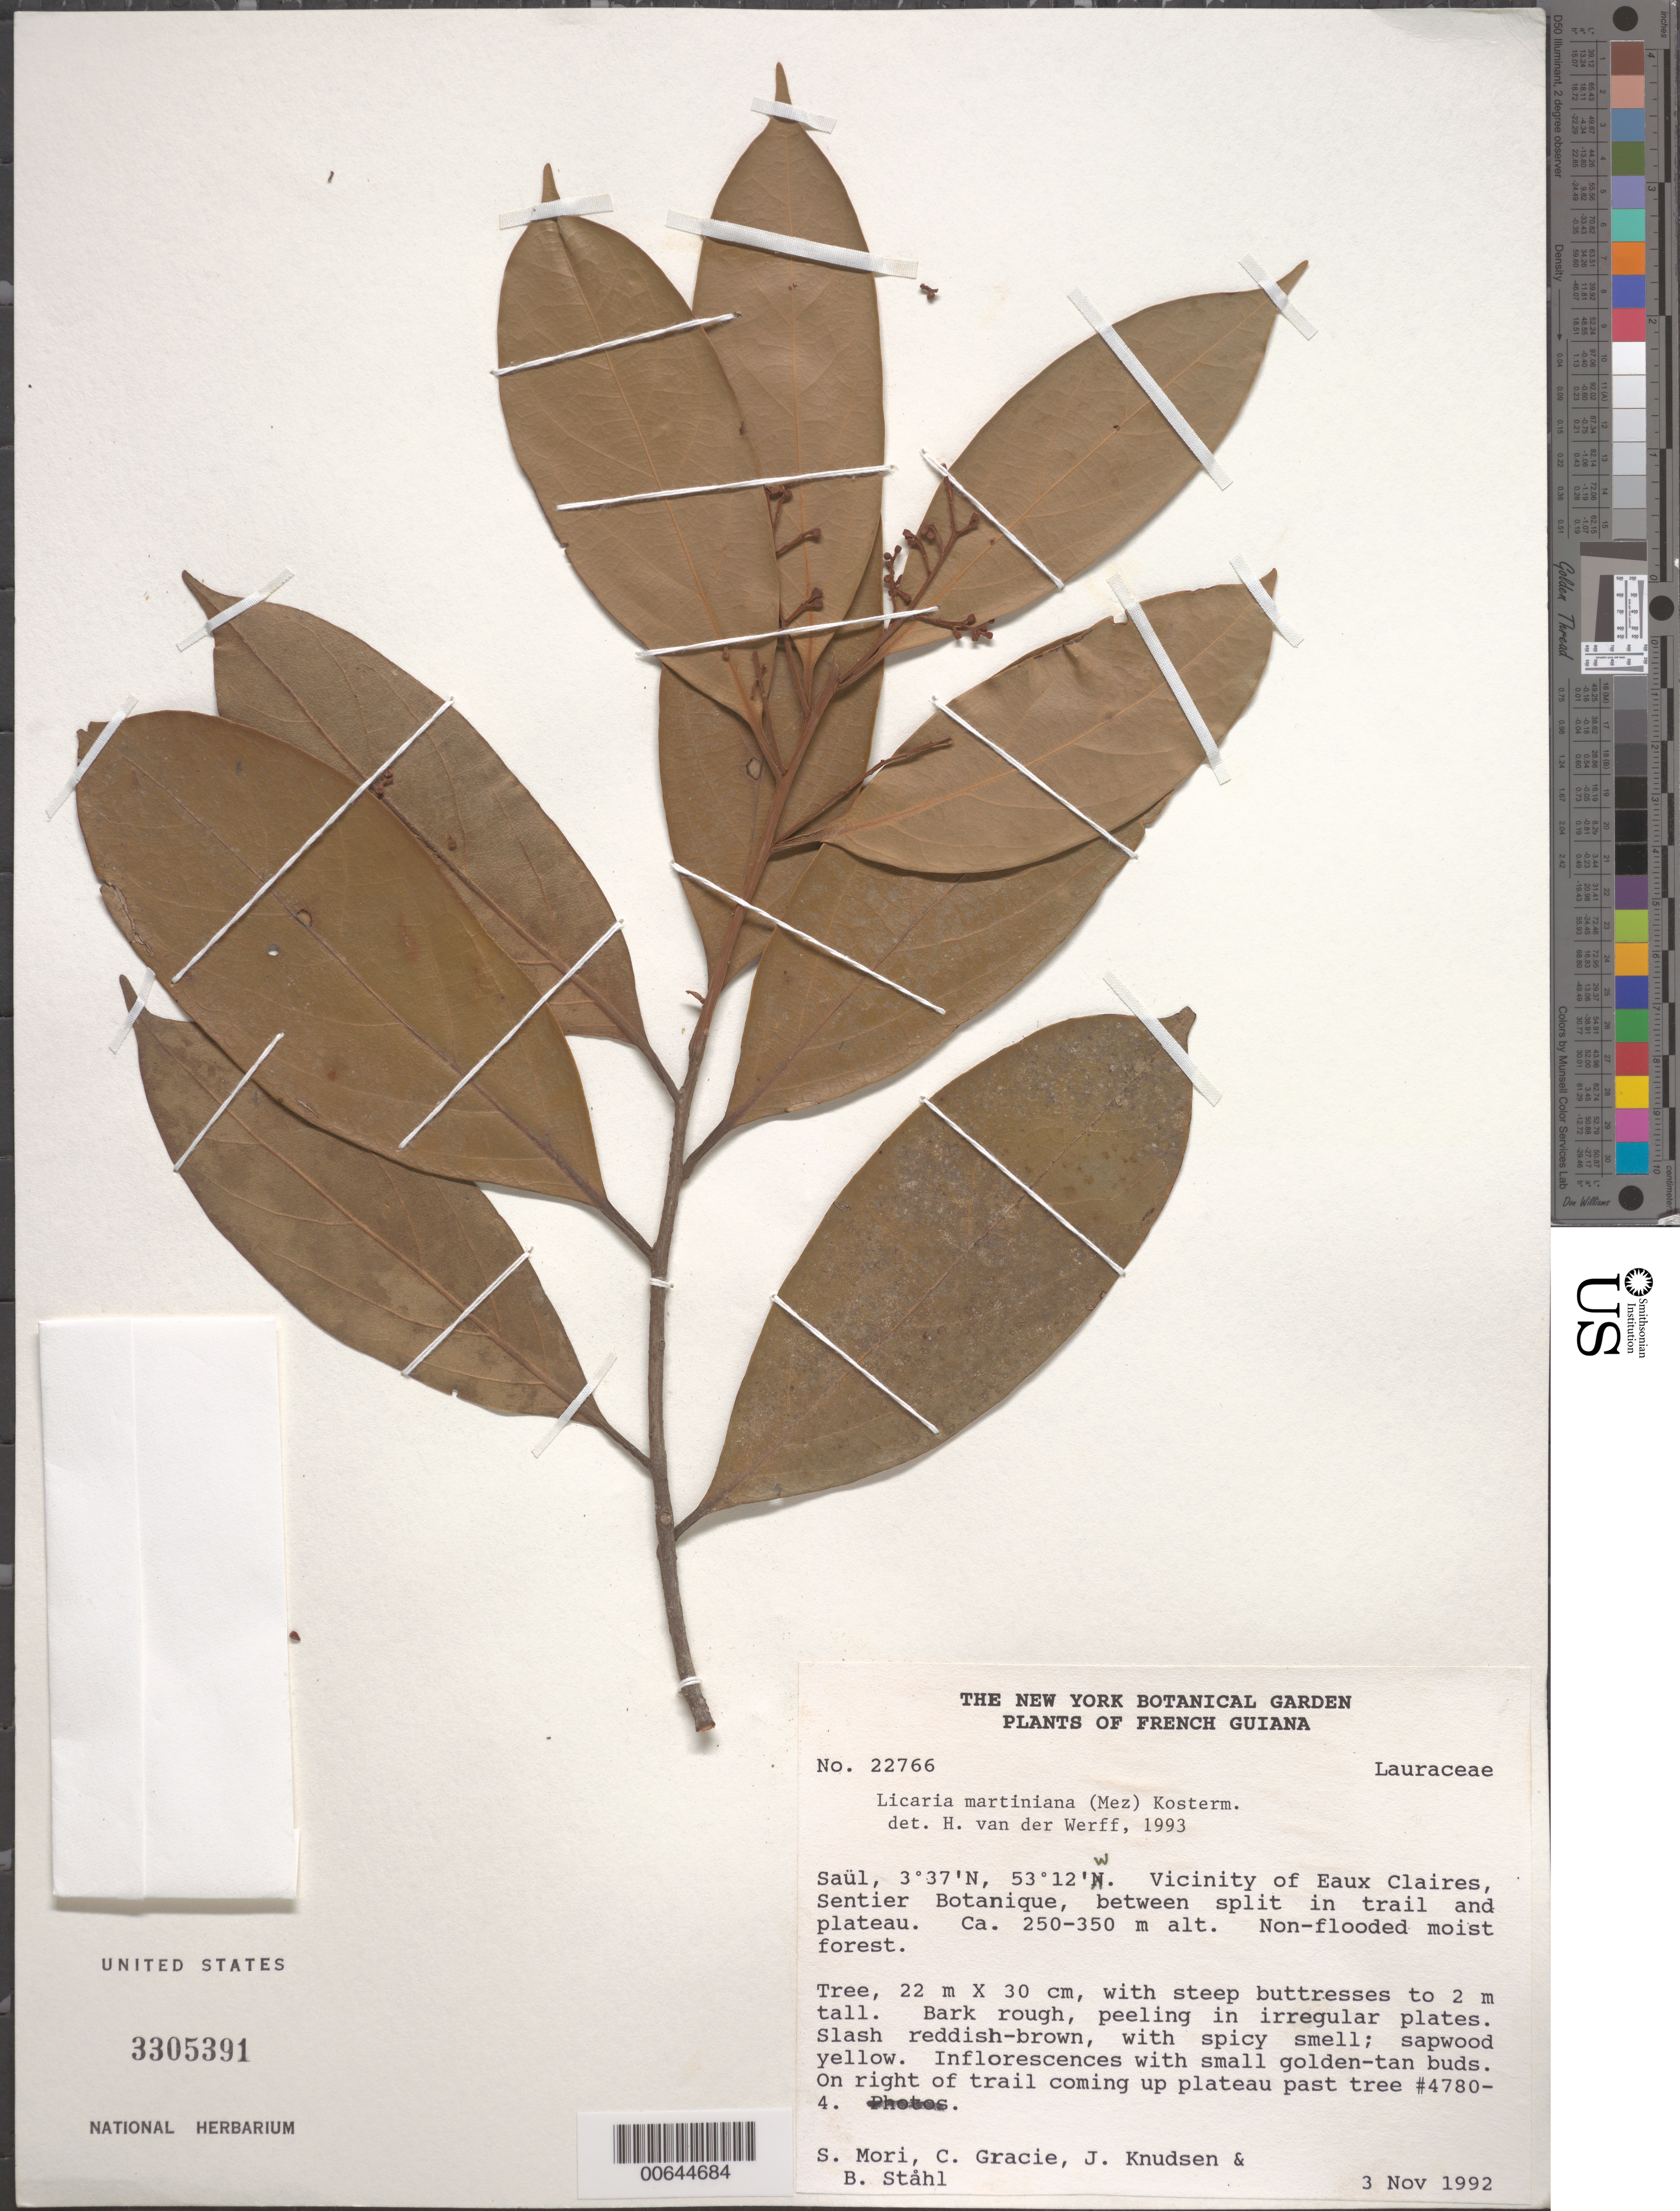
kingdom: Plantae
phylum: Tracheophyta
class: Magnoliopsida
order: Laurales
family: Lauraceae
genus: Licaria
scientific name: Licaria martiniana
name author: (Mez) Kosterm.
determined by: van der Werff, H., (MO), Missouri Botanical Garden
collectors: S. Mori, C. A. Gracie, J. Knudsen & B. Ståhl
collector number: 22766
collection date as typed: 3-Nov-92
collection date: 1992-11-03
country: French Guiana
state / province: Saint-Laurent-du-Maroni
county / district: Saül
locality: Saül, vicinity of Eaux Claires, Sentier Botanique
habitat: Between split in trail and plateau, non-flooded moist forest, on right of trail coming up plateau past tree #4780.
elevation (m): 250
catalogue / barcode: US 3305391